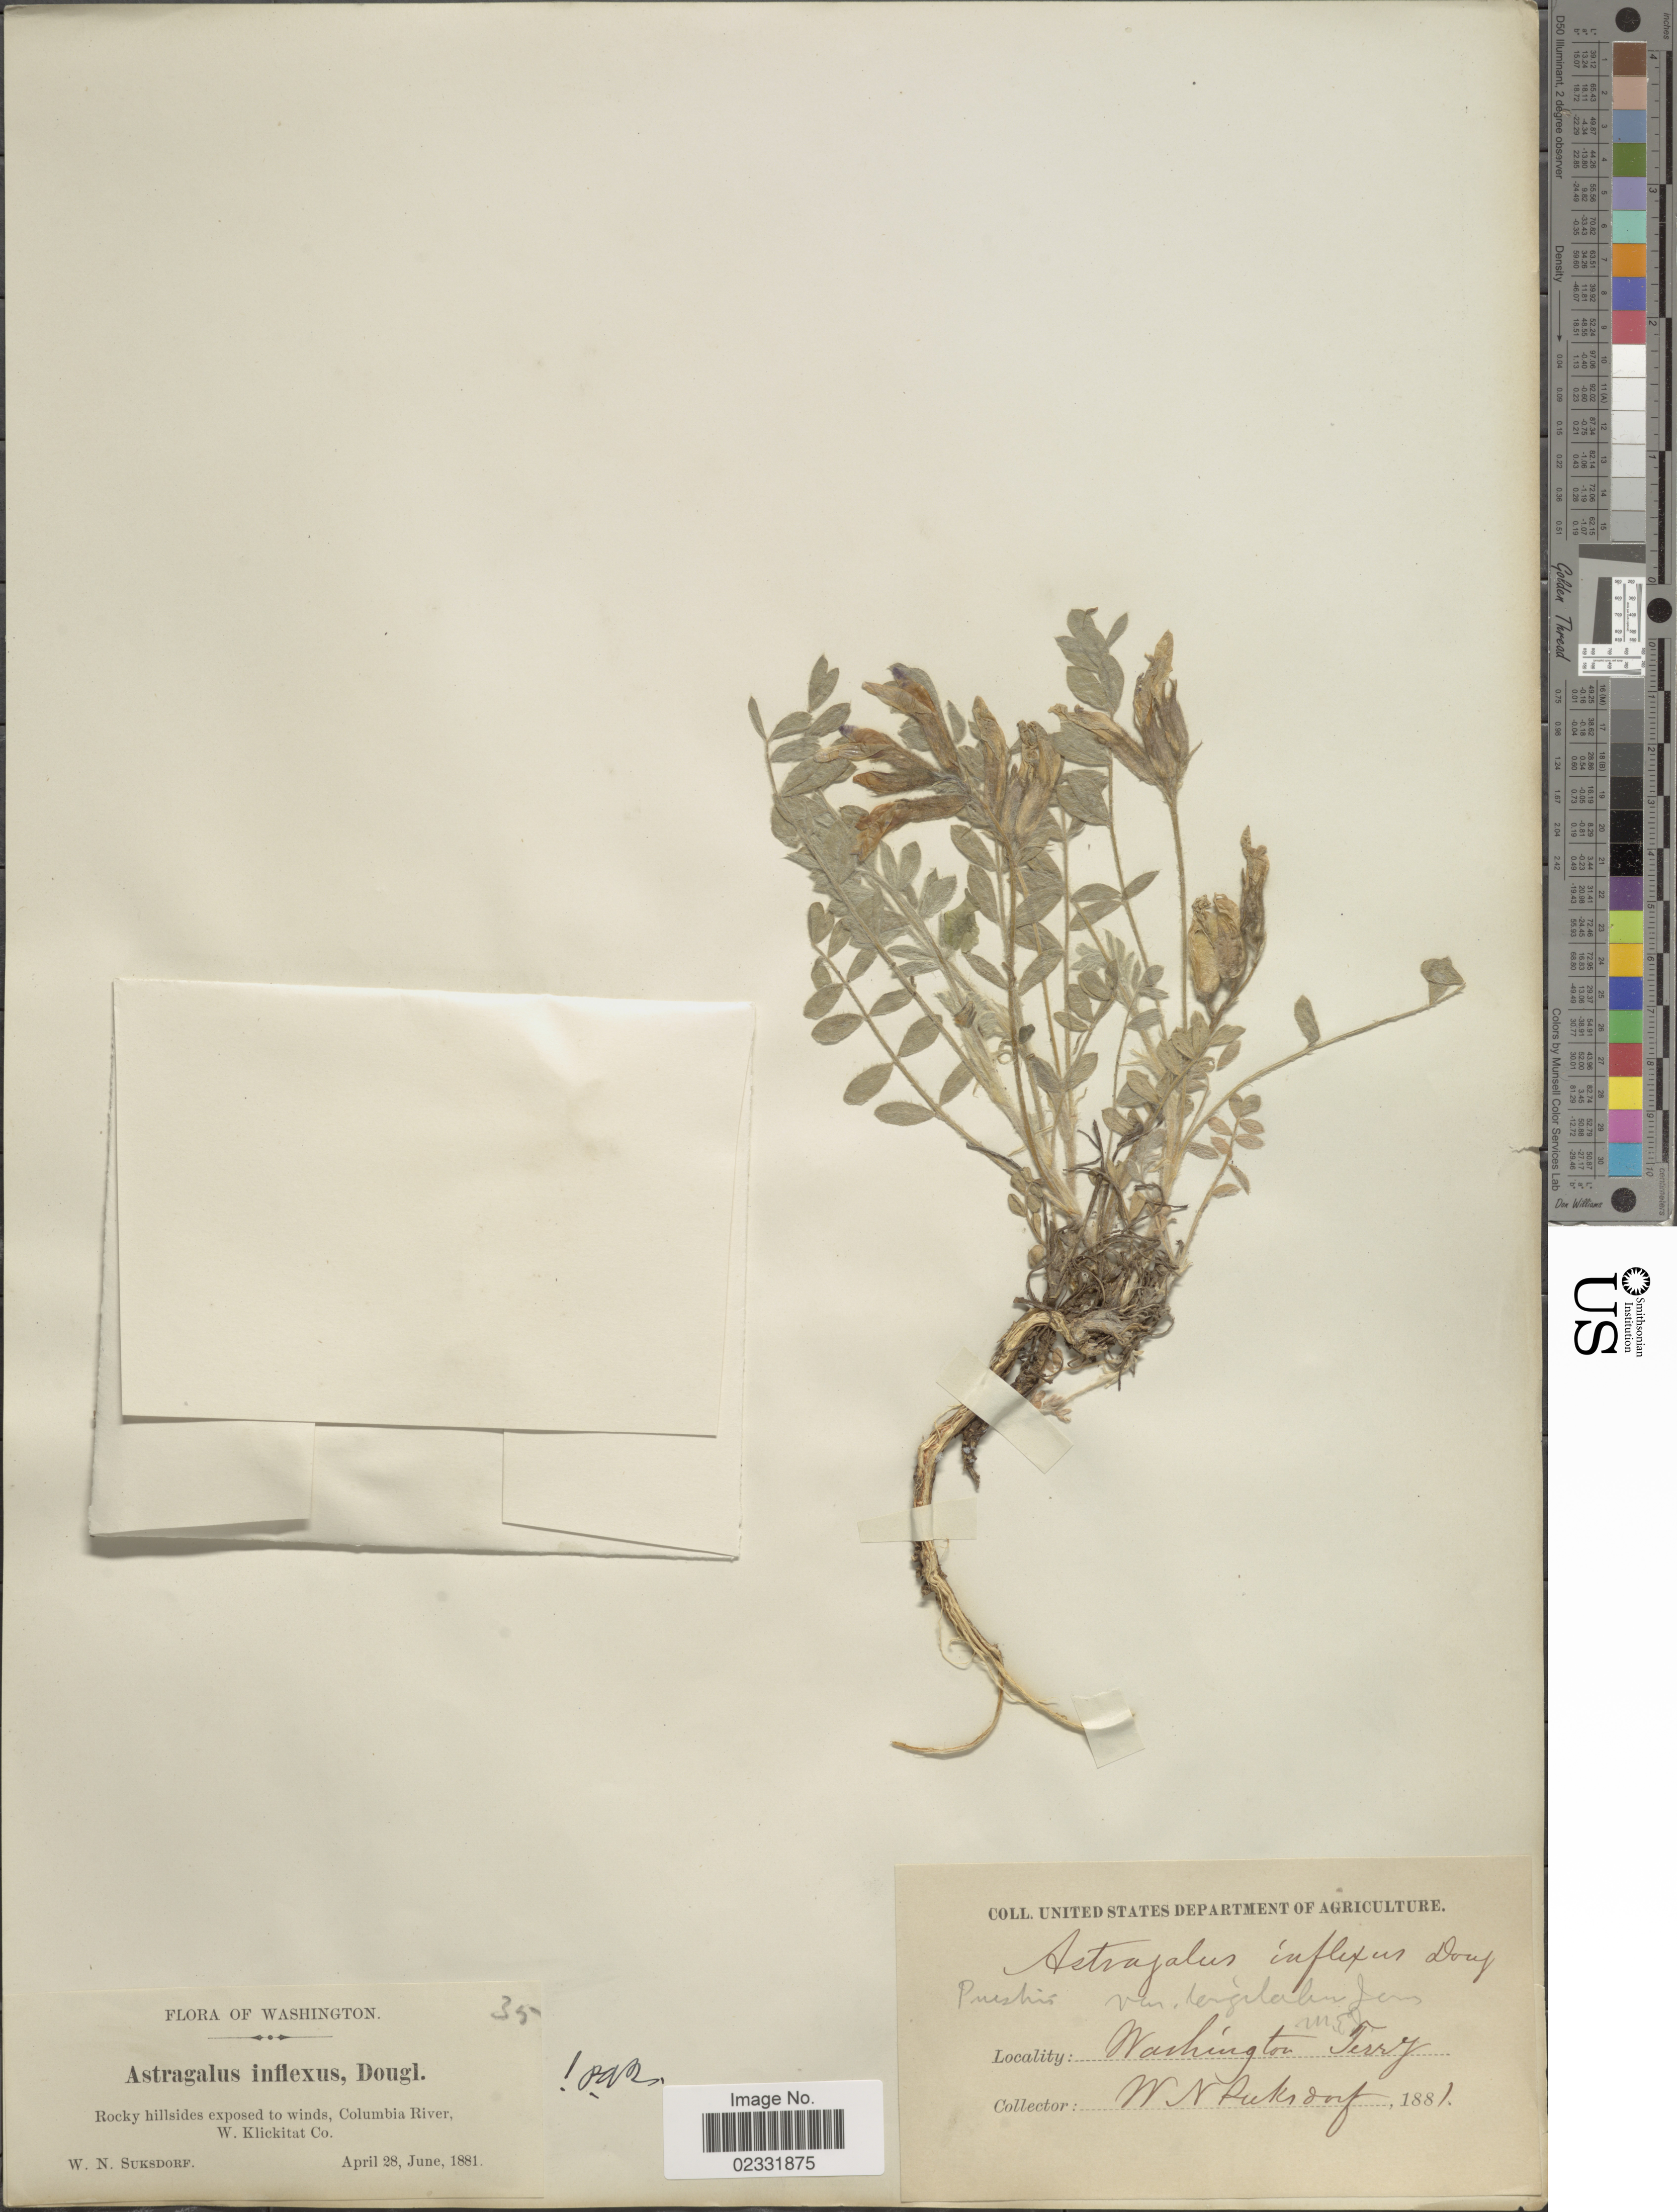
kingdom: Plantae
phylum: Tracheophyta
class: Magnoliopsida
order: Fabales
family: Fabaceae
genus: Astragalus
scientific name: Astragalus inflexus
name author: Douglas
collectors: W. N. Suksdorf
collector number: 35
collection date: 1881-04-28/1881-06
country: United States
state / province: Washington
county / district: Klickitat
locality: Washington Terry, Colombia River, W. Klickitat Co.